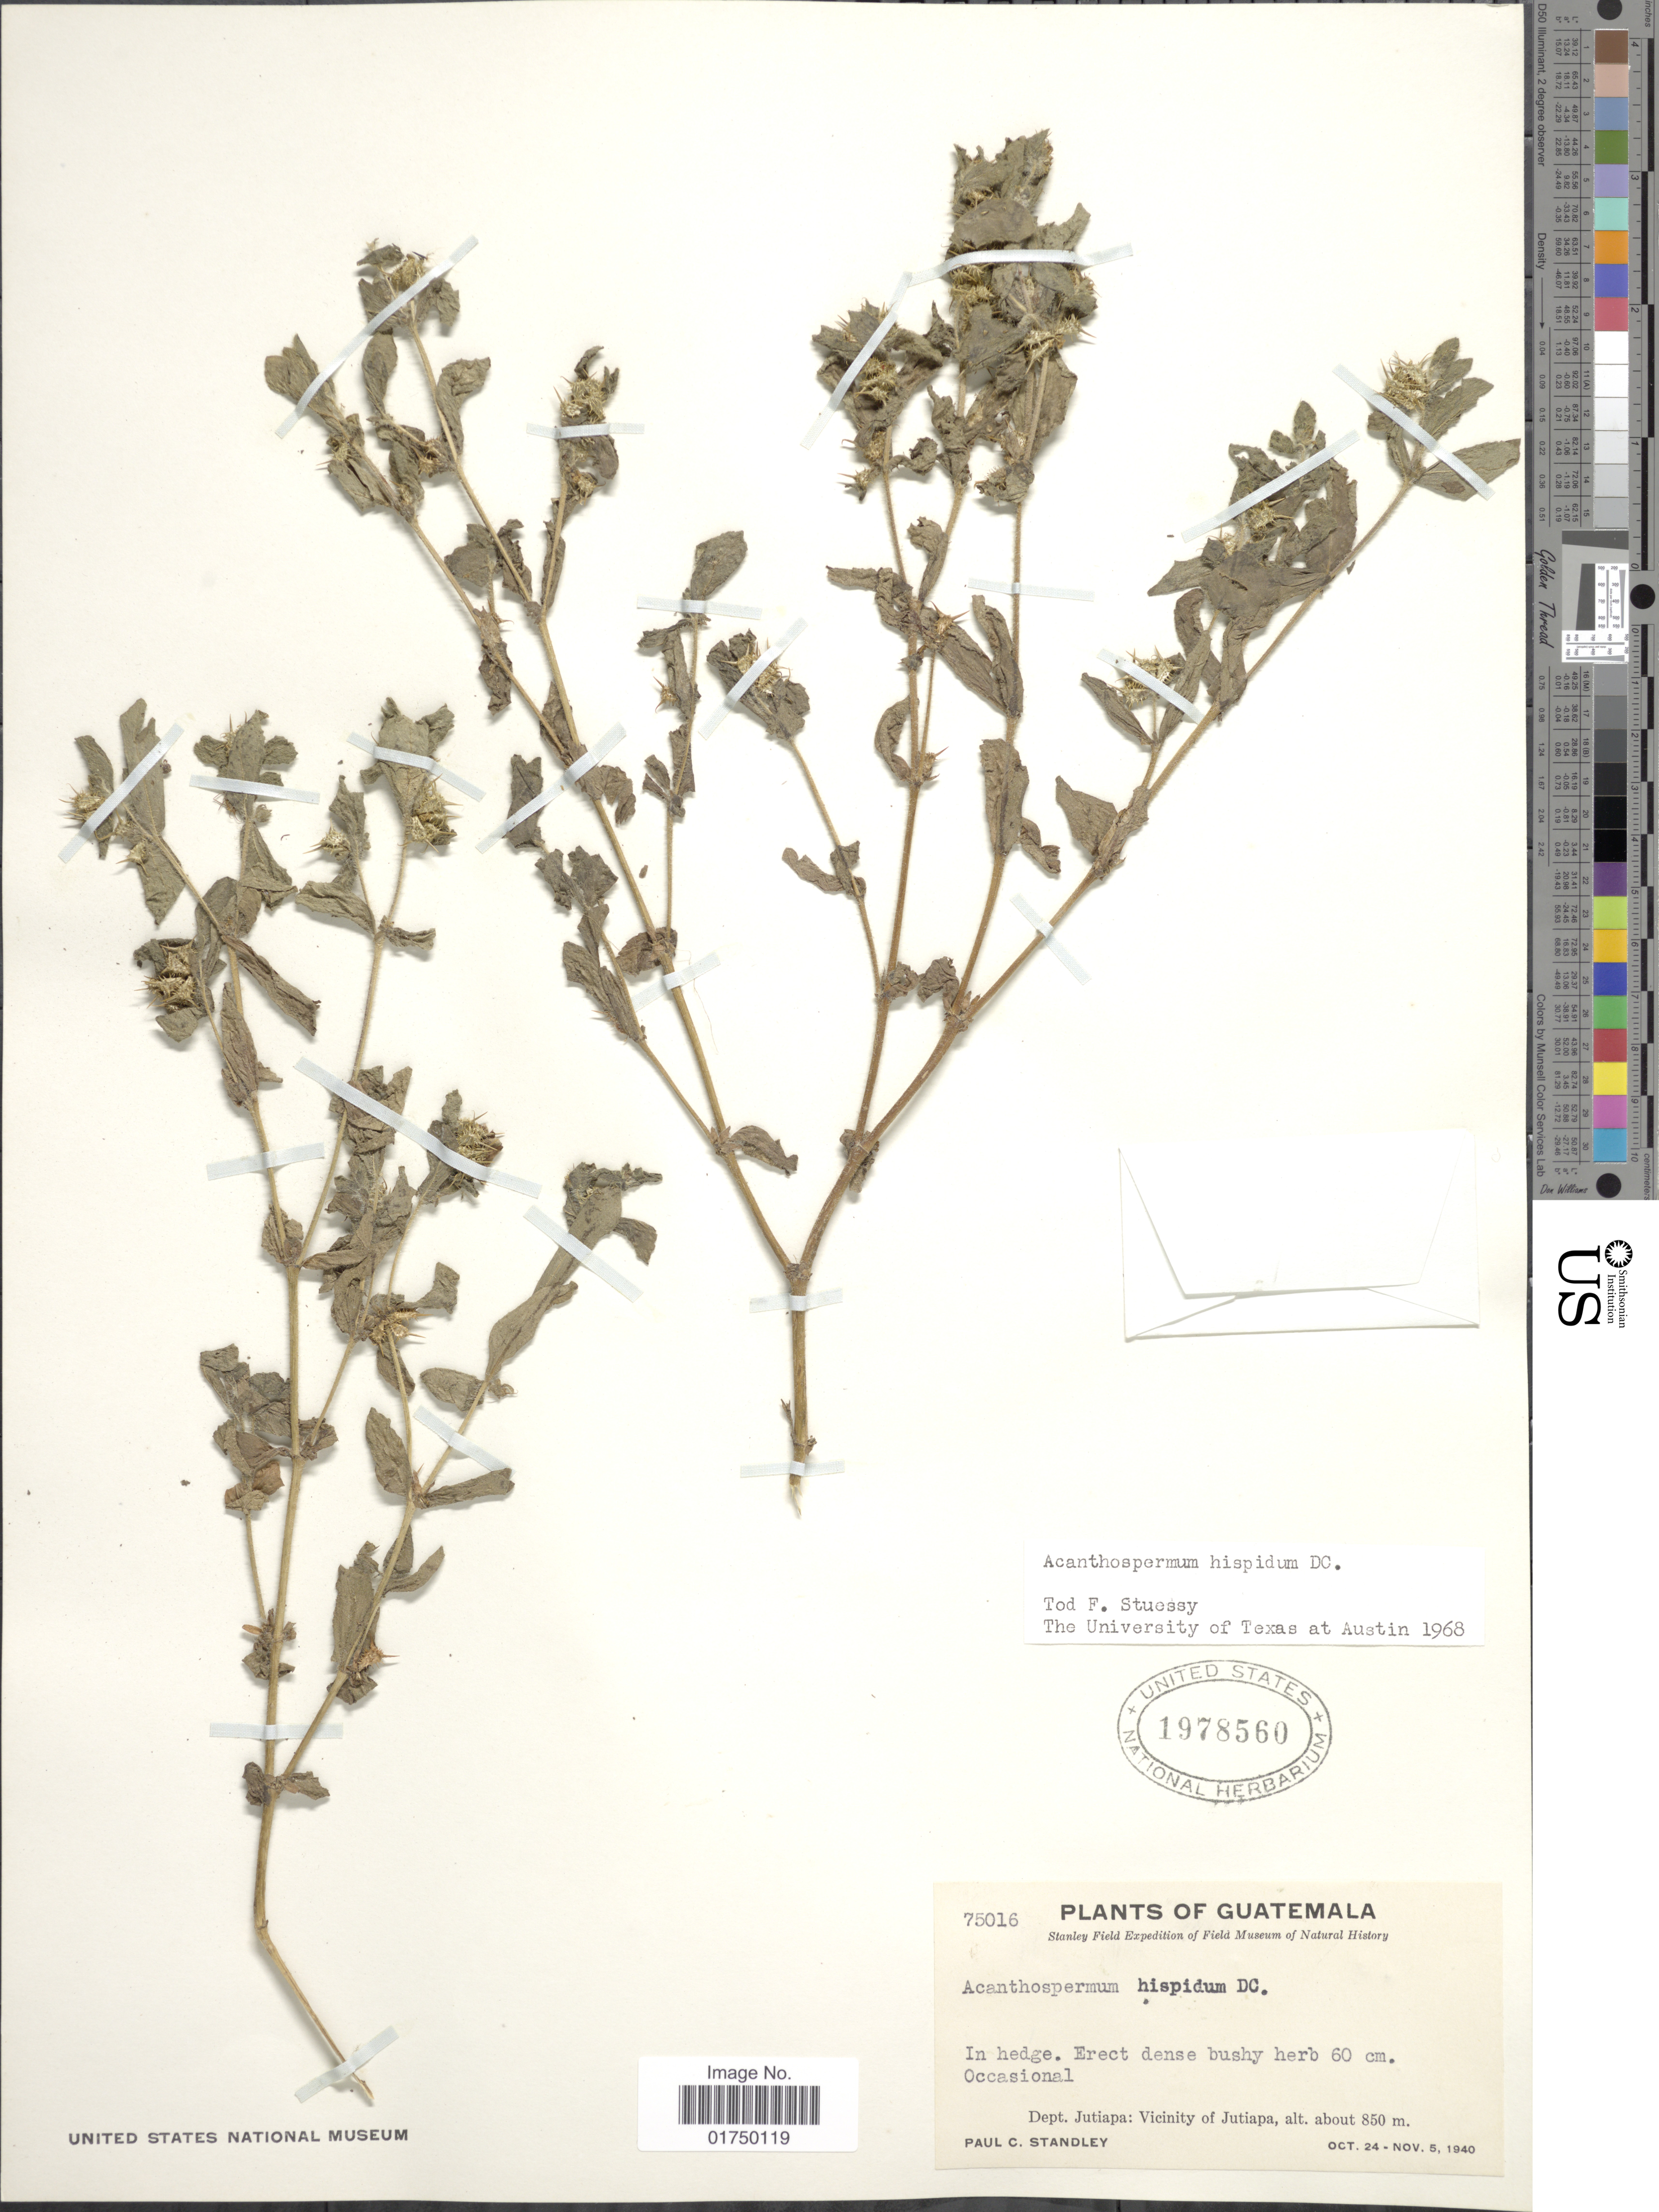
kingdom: Plantae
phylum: Tracheophyta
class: Magnoliopsida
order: Asterales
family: Asteraceae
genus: Acanthospermum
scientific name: Acanthospermum hispidum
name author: DC.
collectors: P. C. Standley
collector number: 75016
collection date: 1940-10-24/1940-11-05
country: Guatemala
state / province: Jutiapa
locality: Dept. Jutiapa: Vicinity of Jutiapa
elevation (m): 850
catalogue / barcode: US 1978560